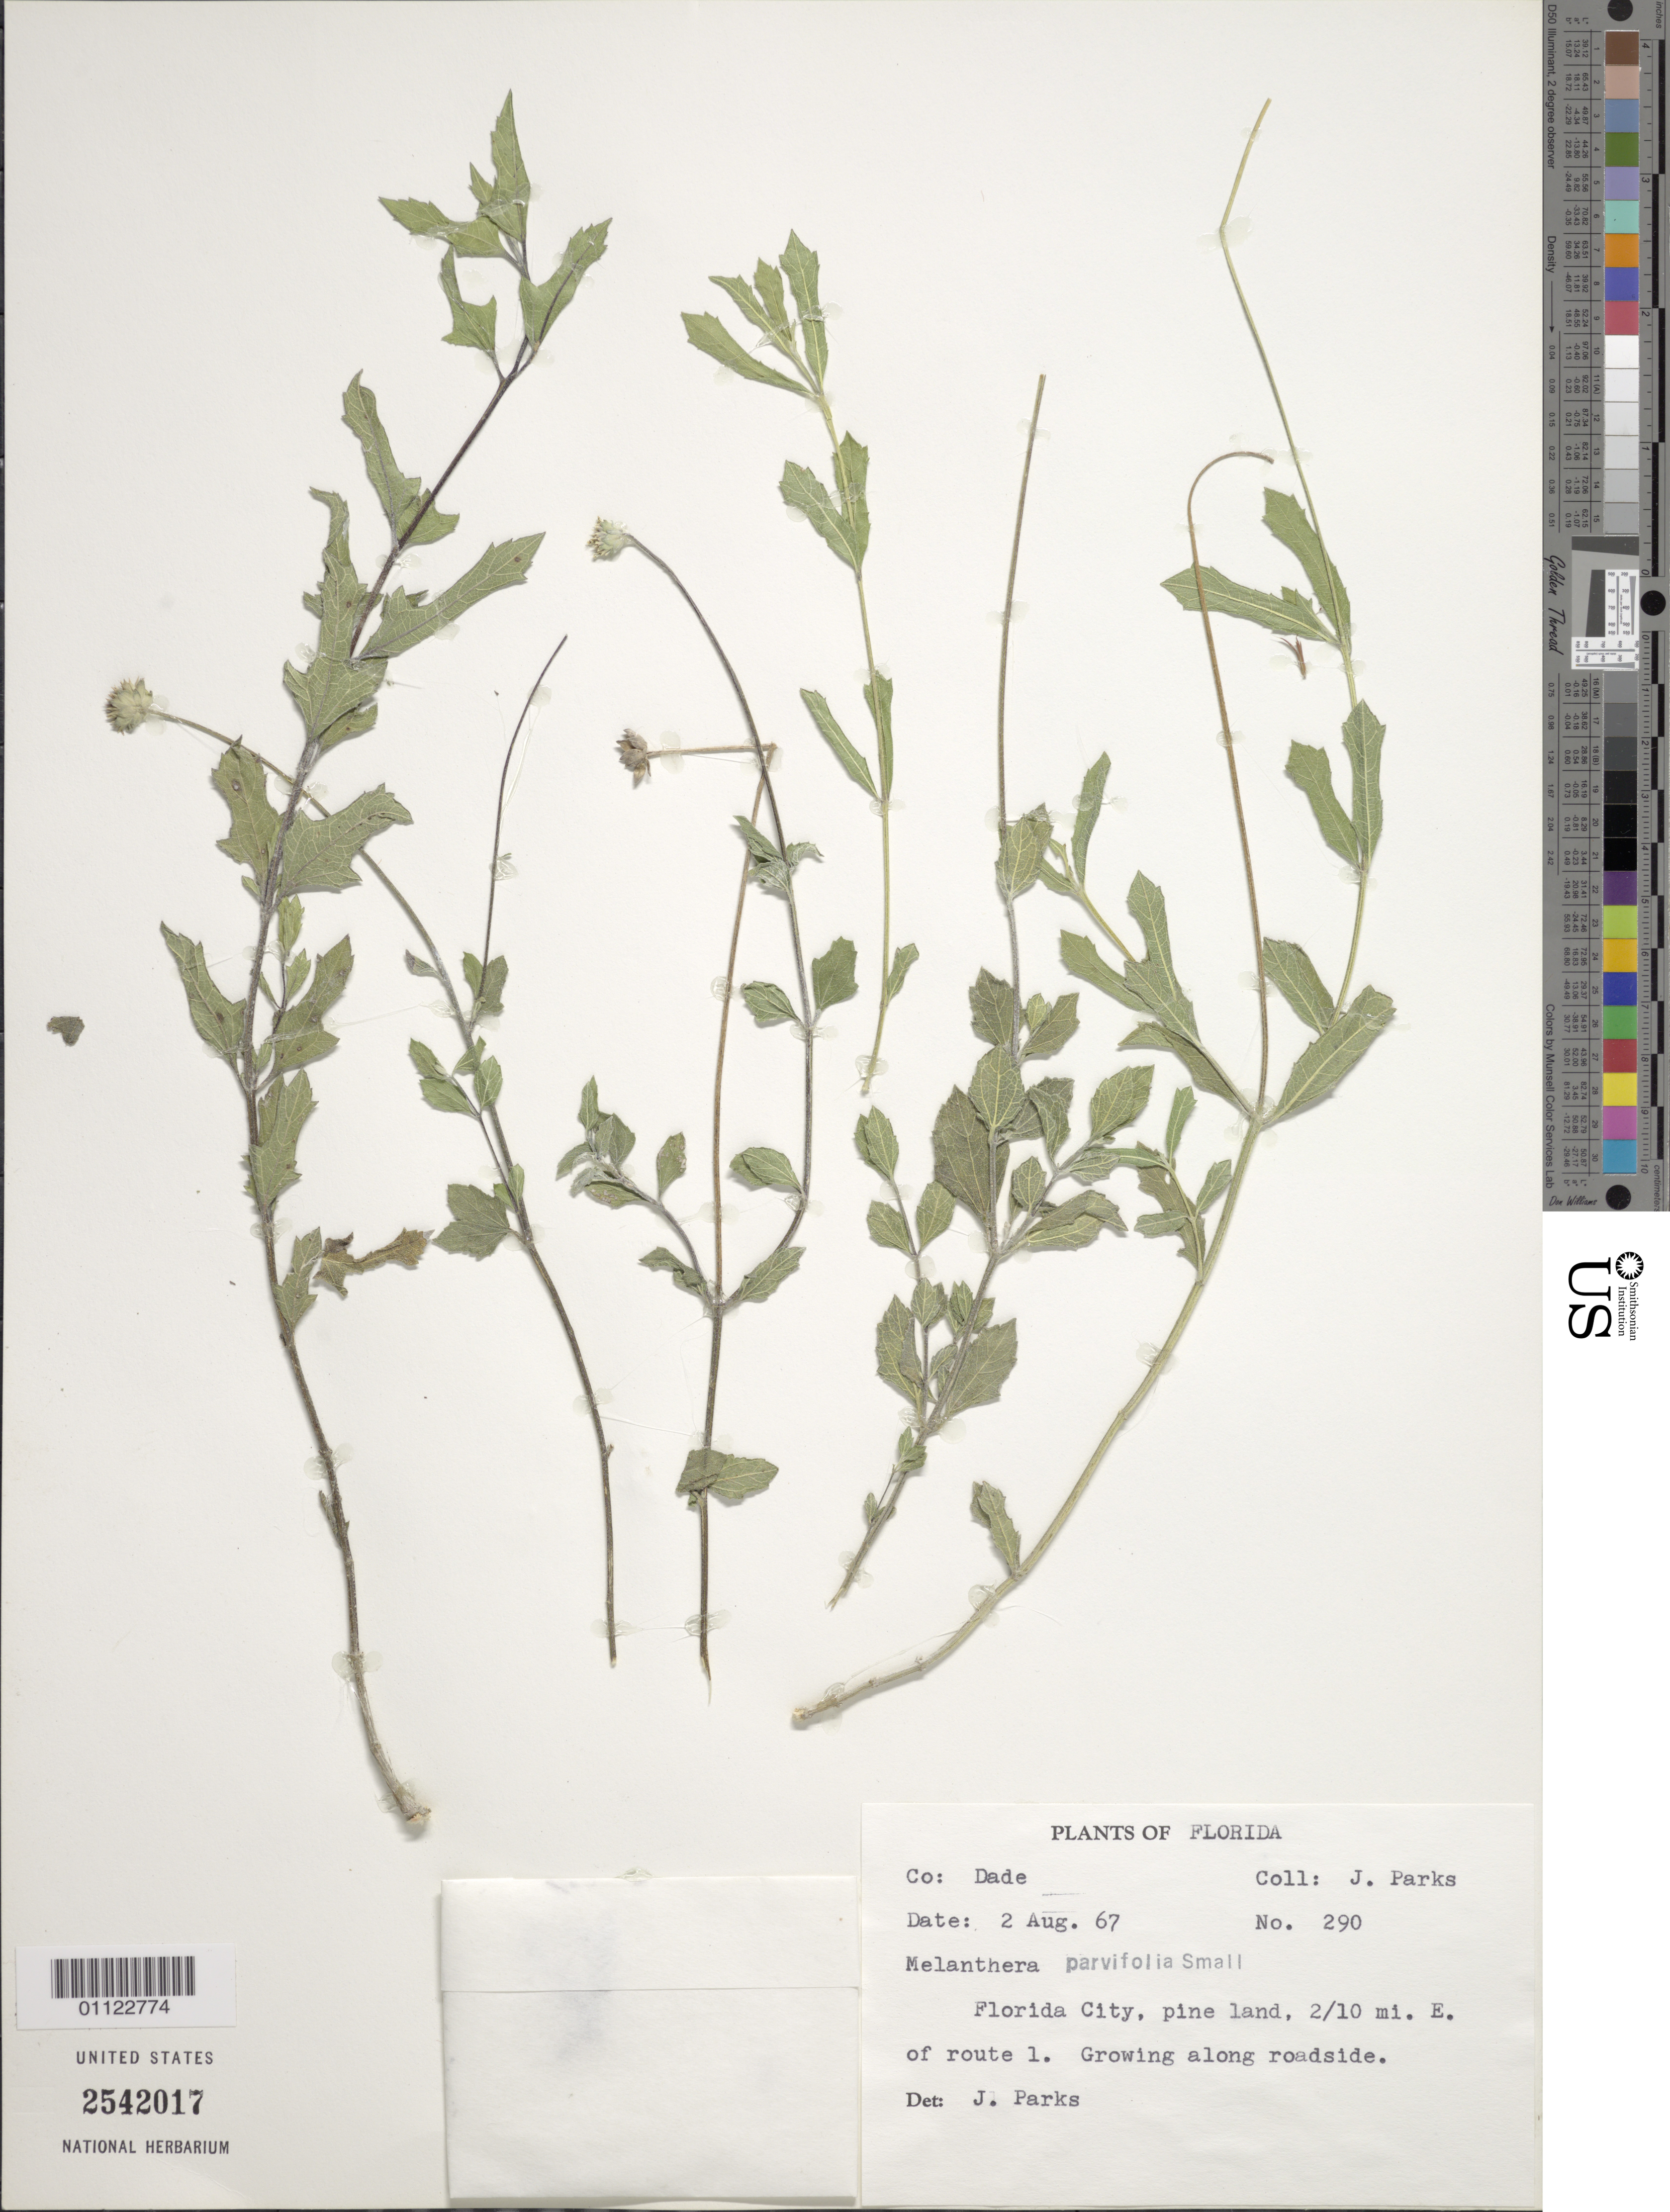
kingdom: Plantae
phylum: Tracheophyta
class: Magnoliopsida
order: Asterales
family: Asteraceae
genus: Melanthera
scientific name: Melanthera parvifolia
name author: Small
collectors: J. Parks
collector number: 290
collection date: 1967-08-02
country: United States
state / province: Florida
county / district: Dade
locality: Florida City, 2/10 mi E of Rt 1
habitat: pine land, growing along roadside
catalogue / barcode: US 2542017